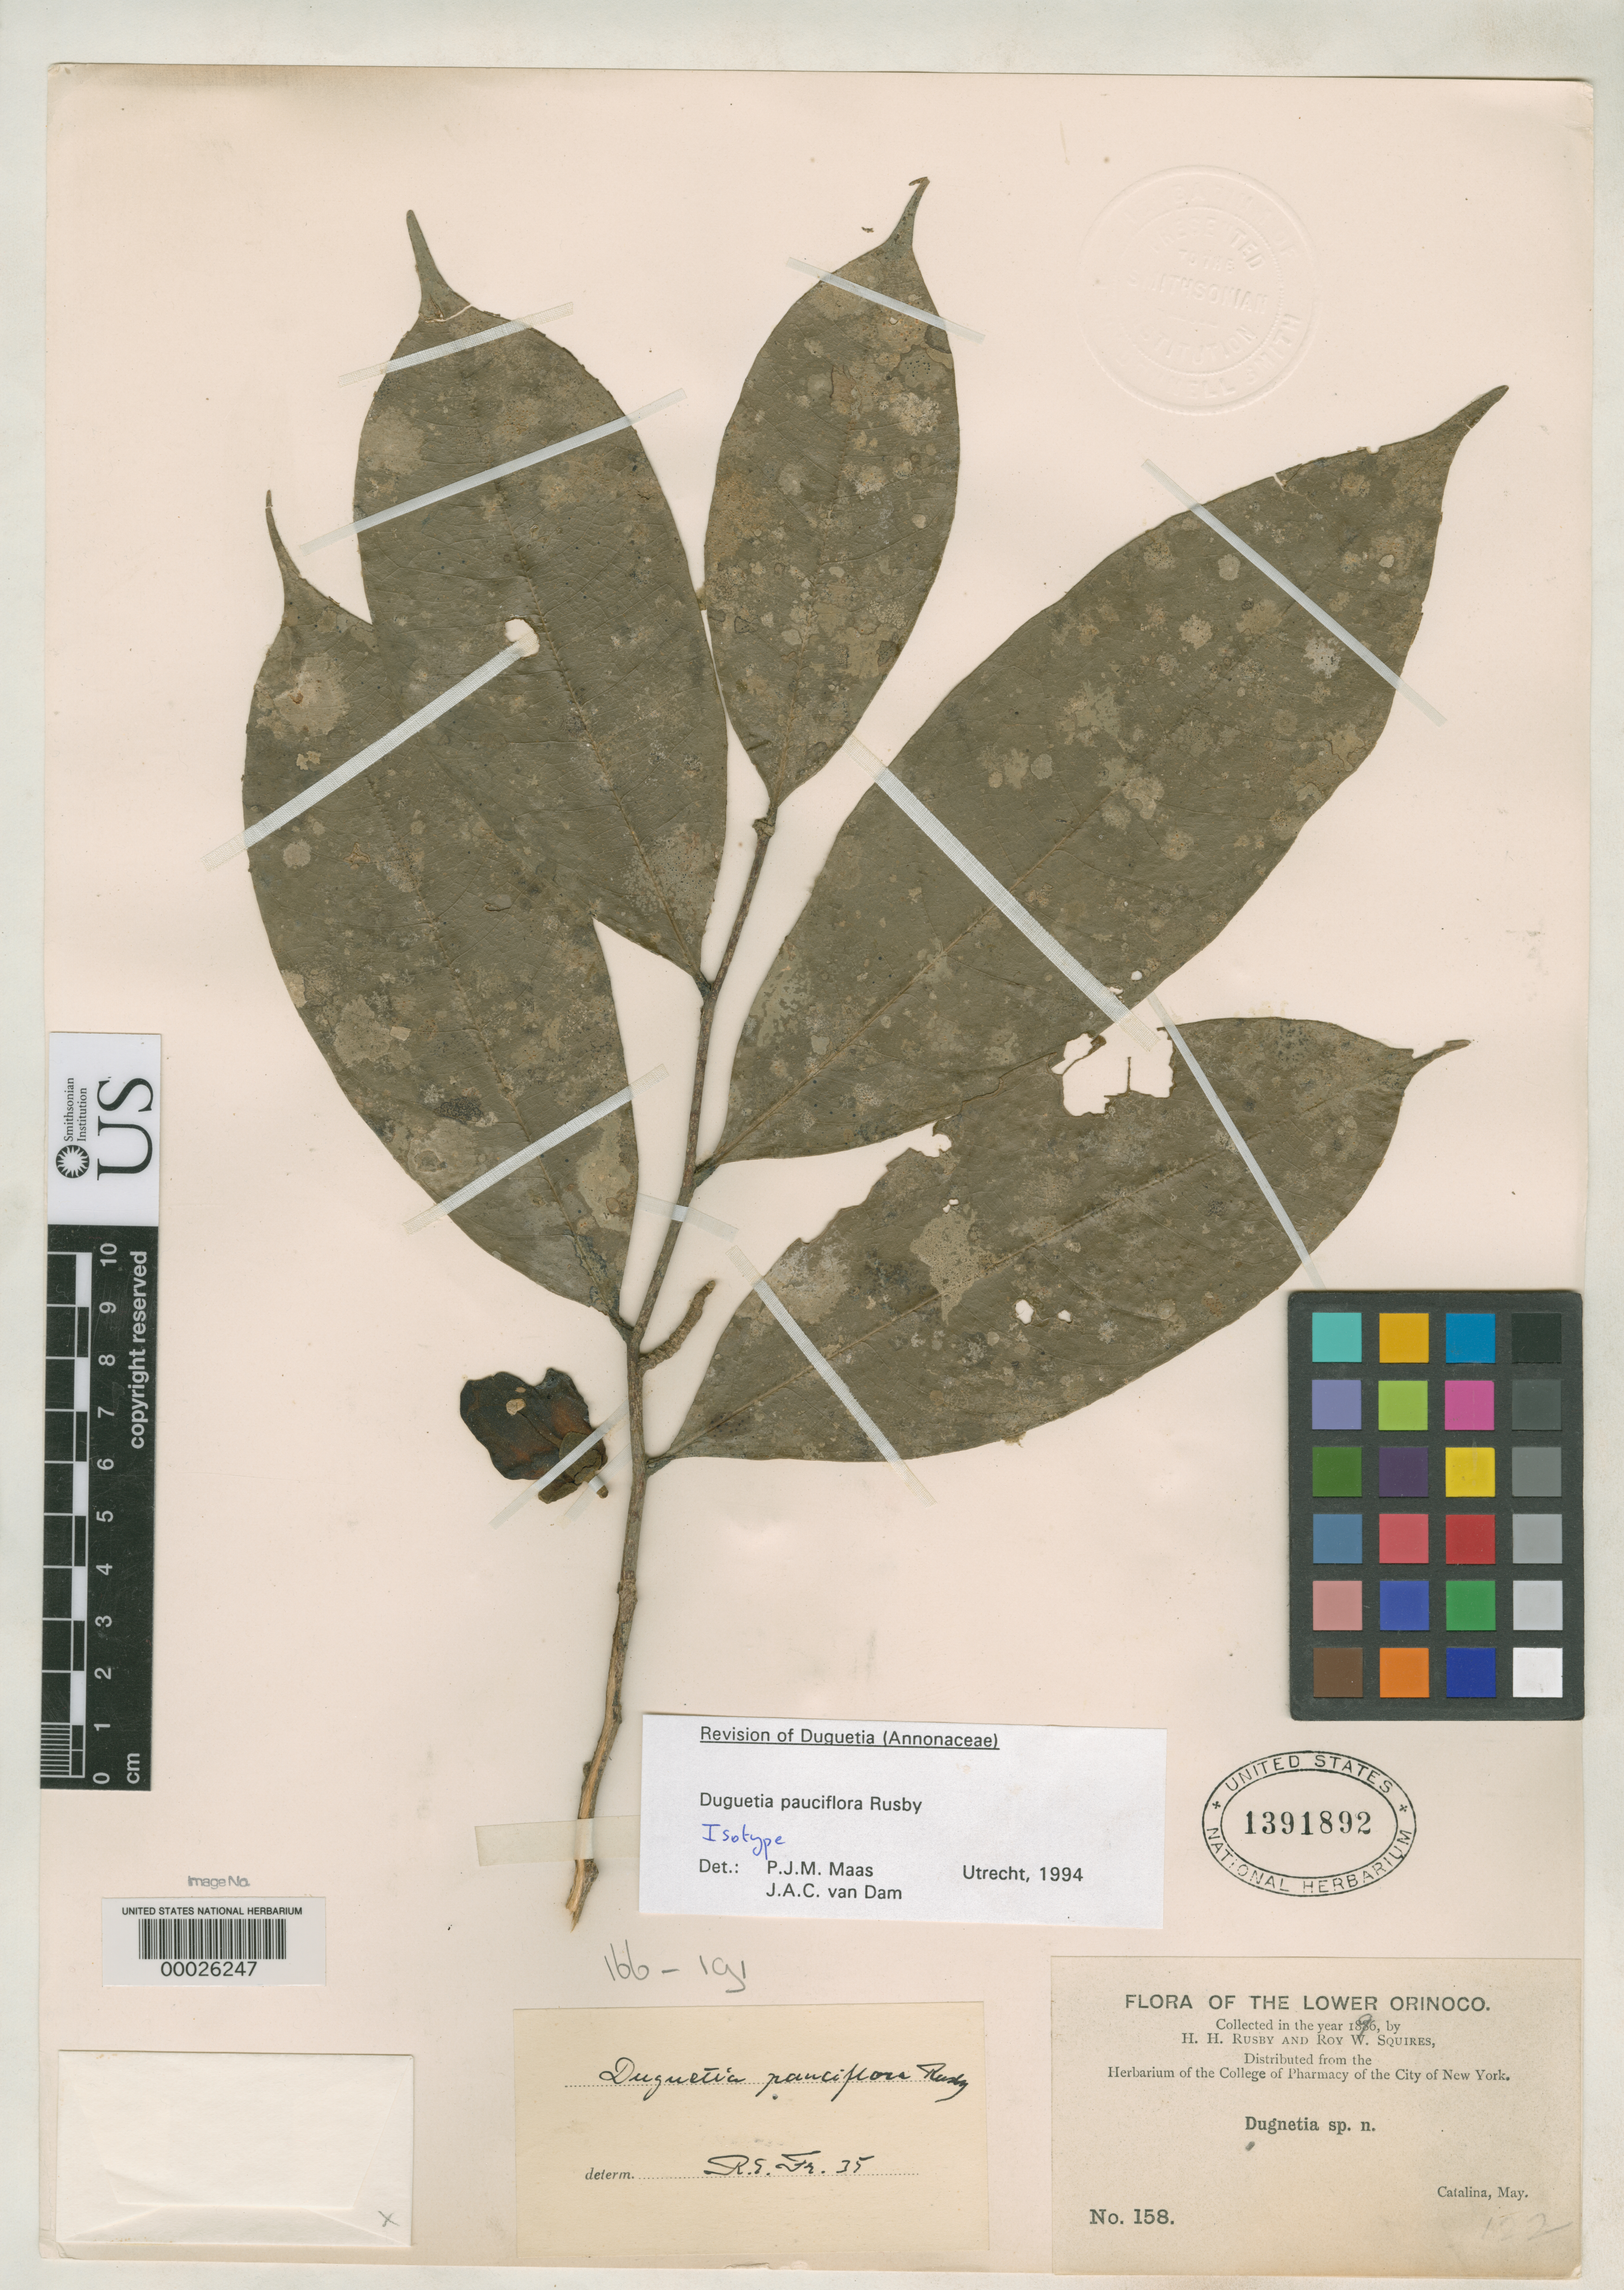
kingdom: Plantae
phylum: Tracheophyta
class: Magnoliopsida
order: Magnoliales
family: Annonaceae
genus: Duguetia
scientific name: Duguetia pauciflora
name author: Rusby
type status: Isotype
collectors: H. H. Rusby & R. Squires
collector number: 158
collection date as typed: May 1896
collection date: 1896-05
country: Venezuela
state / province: Delta Amacuro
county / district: Tucupita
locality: Lower Orinoco, Santa Catalina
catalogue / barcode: US 1391892